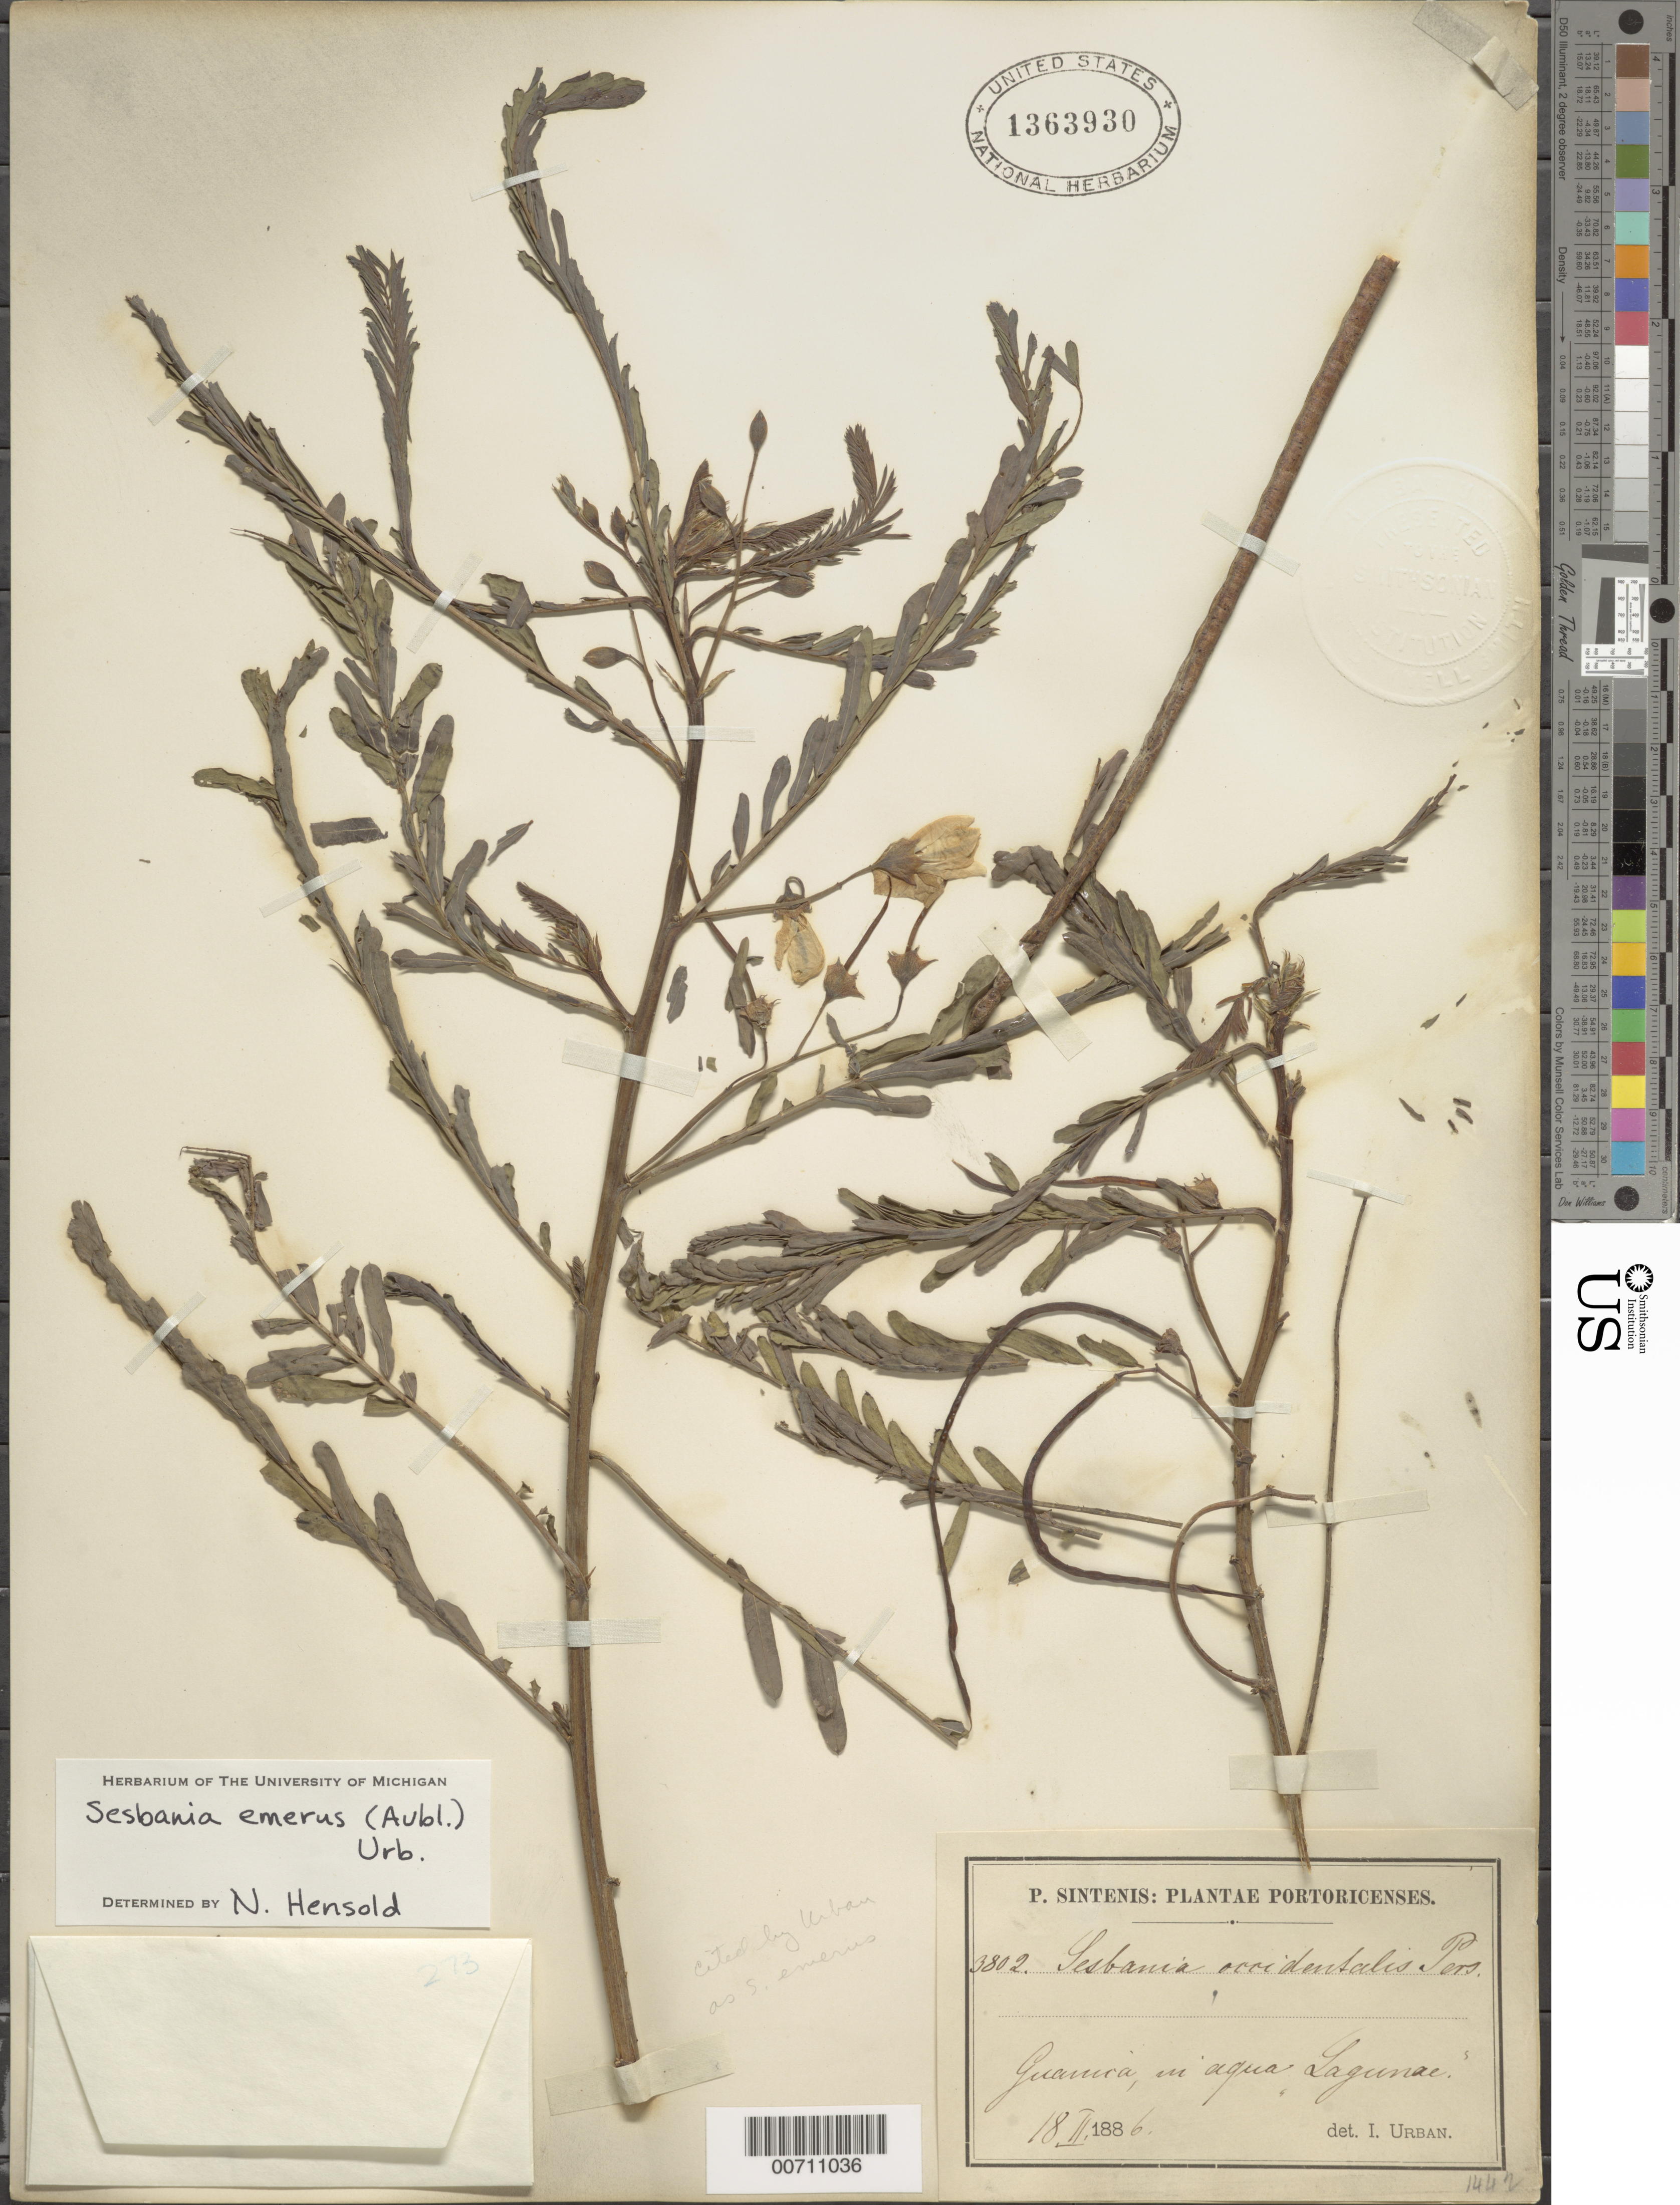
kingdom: Plantae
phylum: Tracheophyta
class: Magnoliopsida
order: Fabales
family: Fabaceae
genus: Sesbania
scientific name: Sesbania emerus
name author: (Aubl.) Urb.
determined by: Hensold, N.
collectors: P. Sintenis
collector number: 3802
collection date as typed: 18 Feb 1886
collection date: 1886-02-18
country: Puerto Rico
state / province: Guanica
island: Greater Antilles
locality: In aqua Lagunae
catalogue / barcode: US 1363930